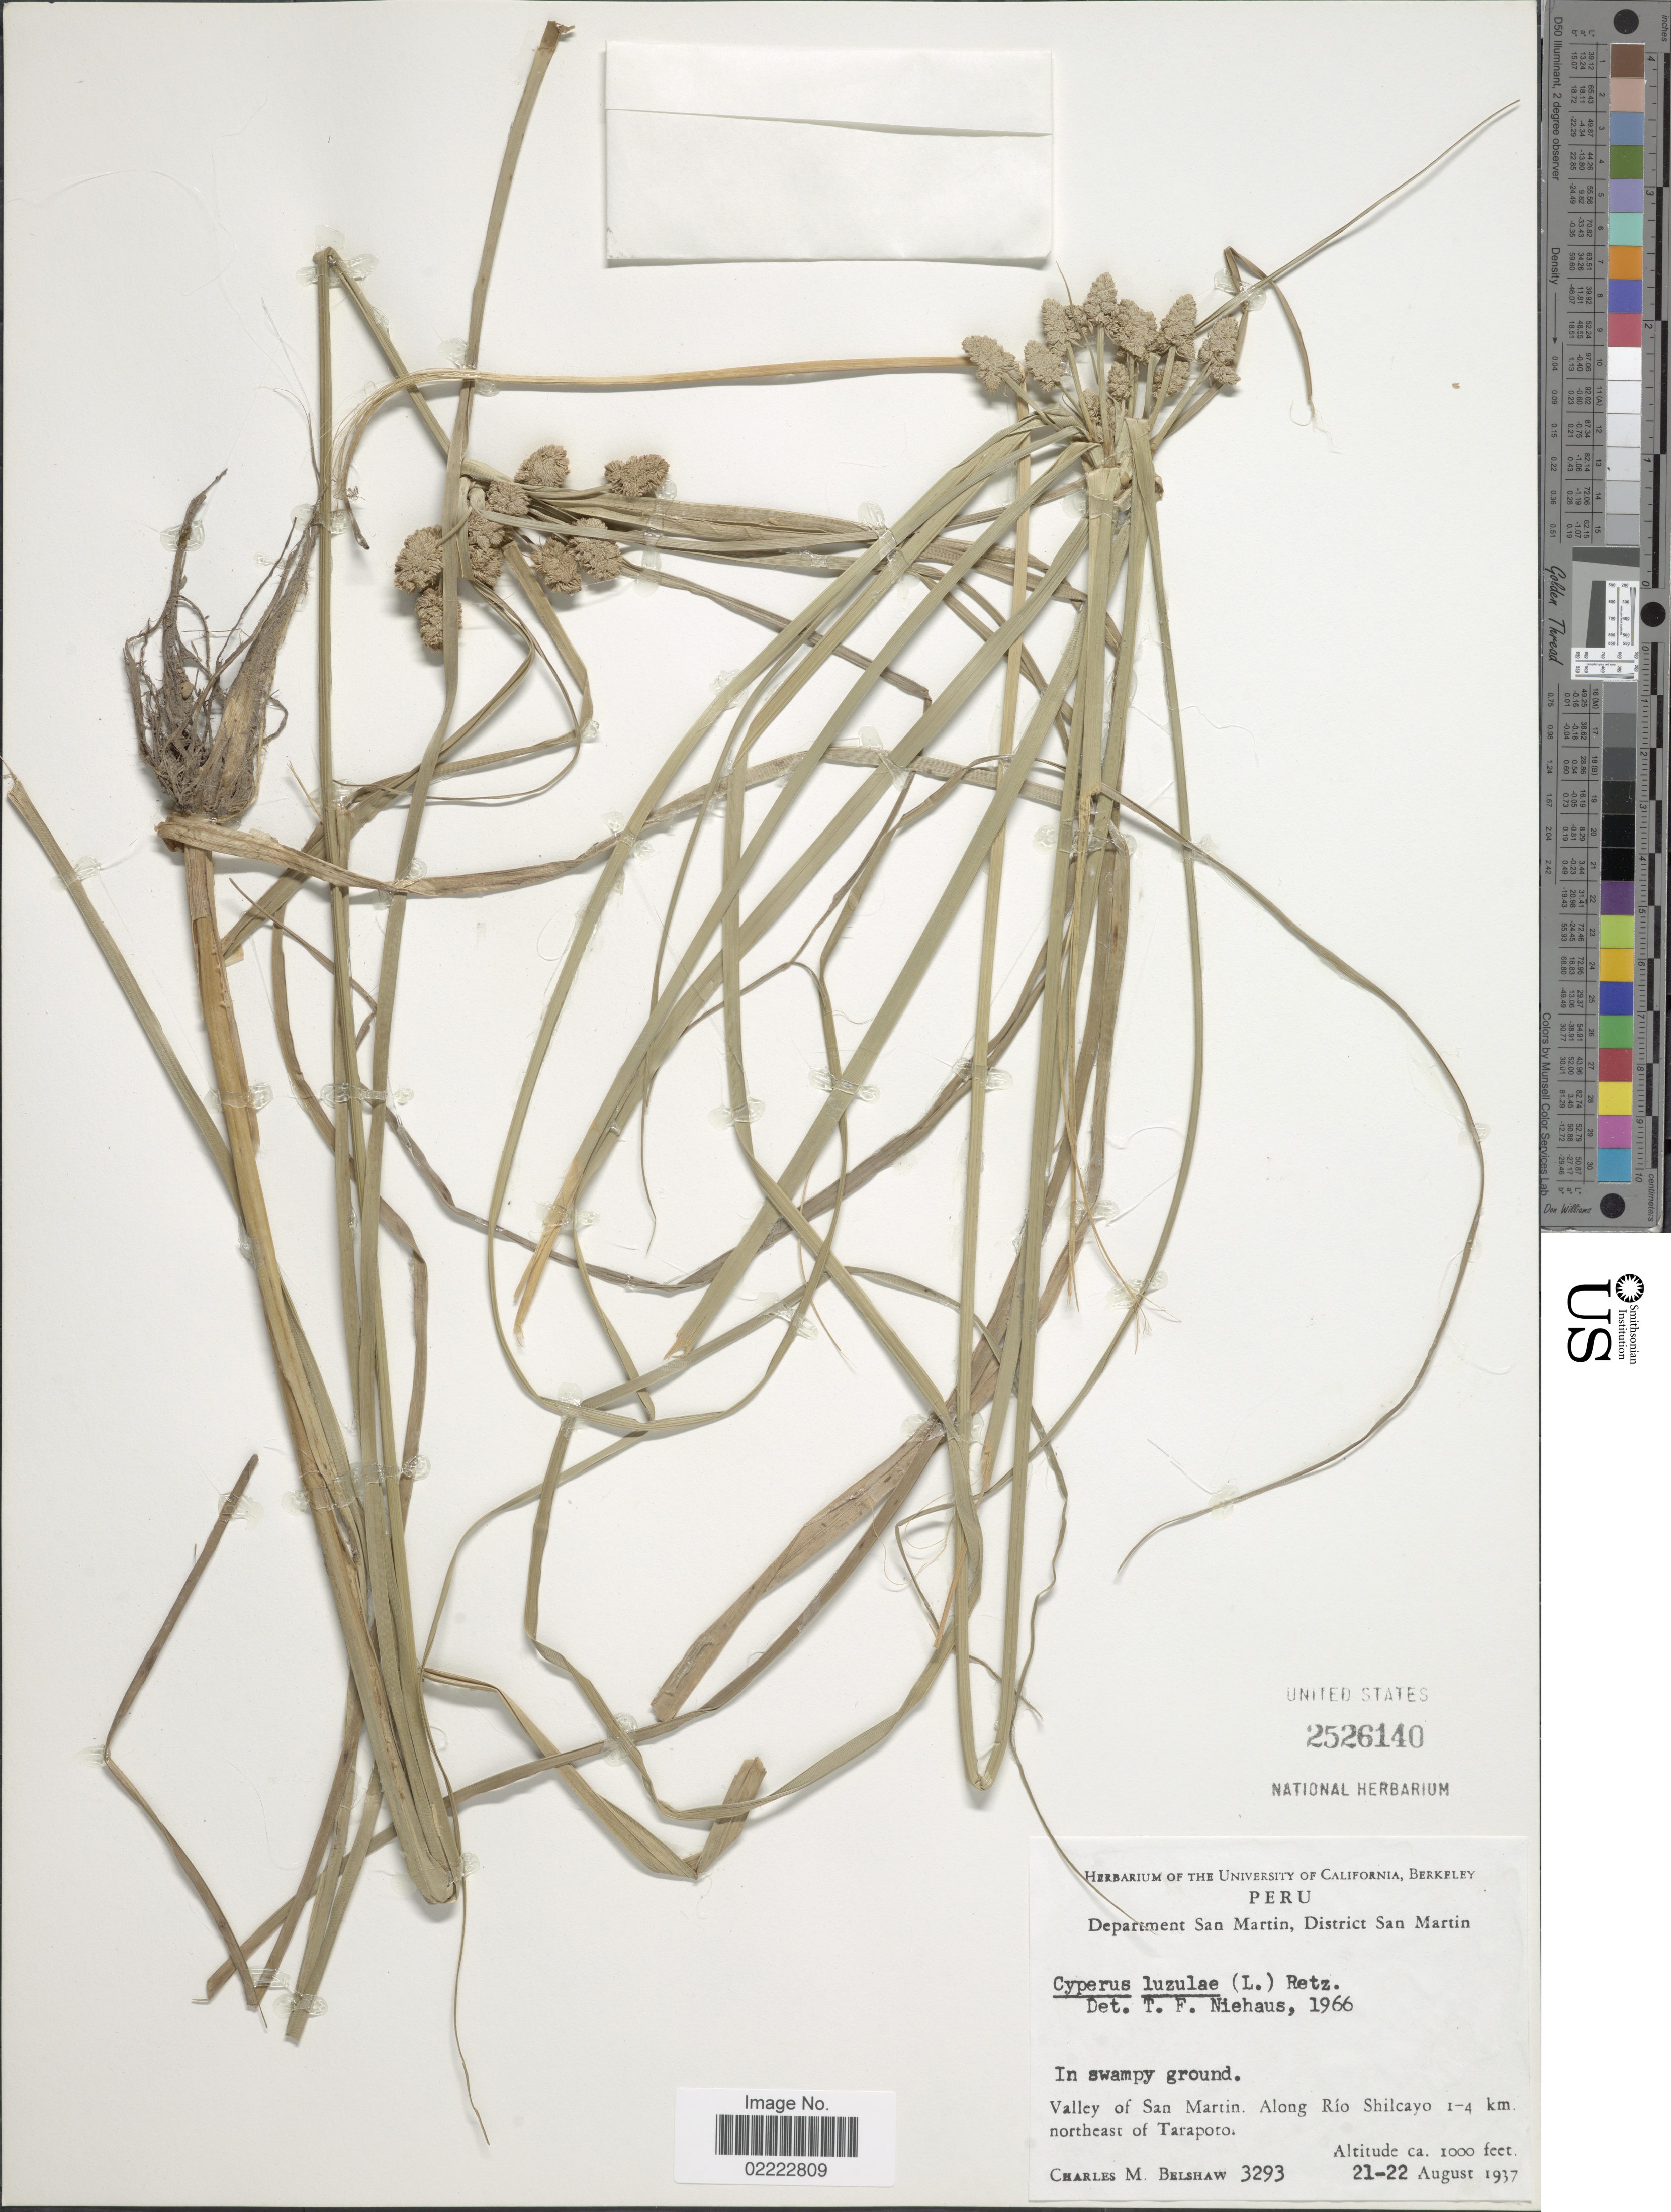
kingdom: Plantae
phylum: Tracheophyta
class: Liliopsida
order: Poales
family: Cyperaceae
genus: Cyperus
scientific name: Cyperus luzulae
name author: (L.) Rottb. ex Retz.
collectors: C. Shaw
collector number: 3293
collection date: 1937-08-21/1937-08-22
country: Peru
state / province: San Martín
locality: Department San Martin, District San Martin, In swampy ground, Valley of San Martin. Along Río Shilcayo 1-4 km northeast of Tarapoto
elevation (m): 305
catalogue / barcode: US 2526140